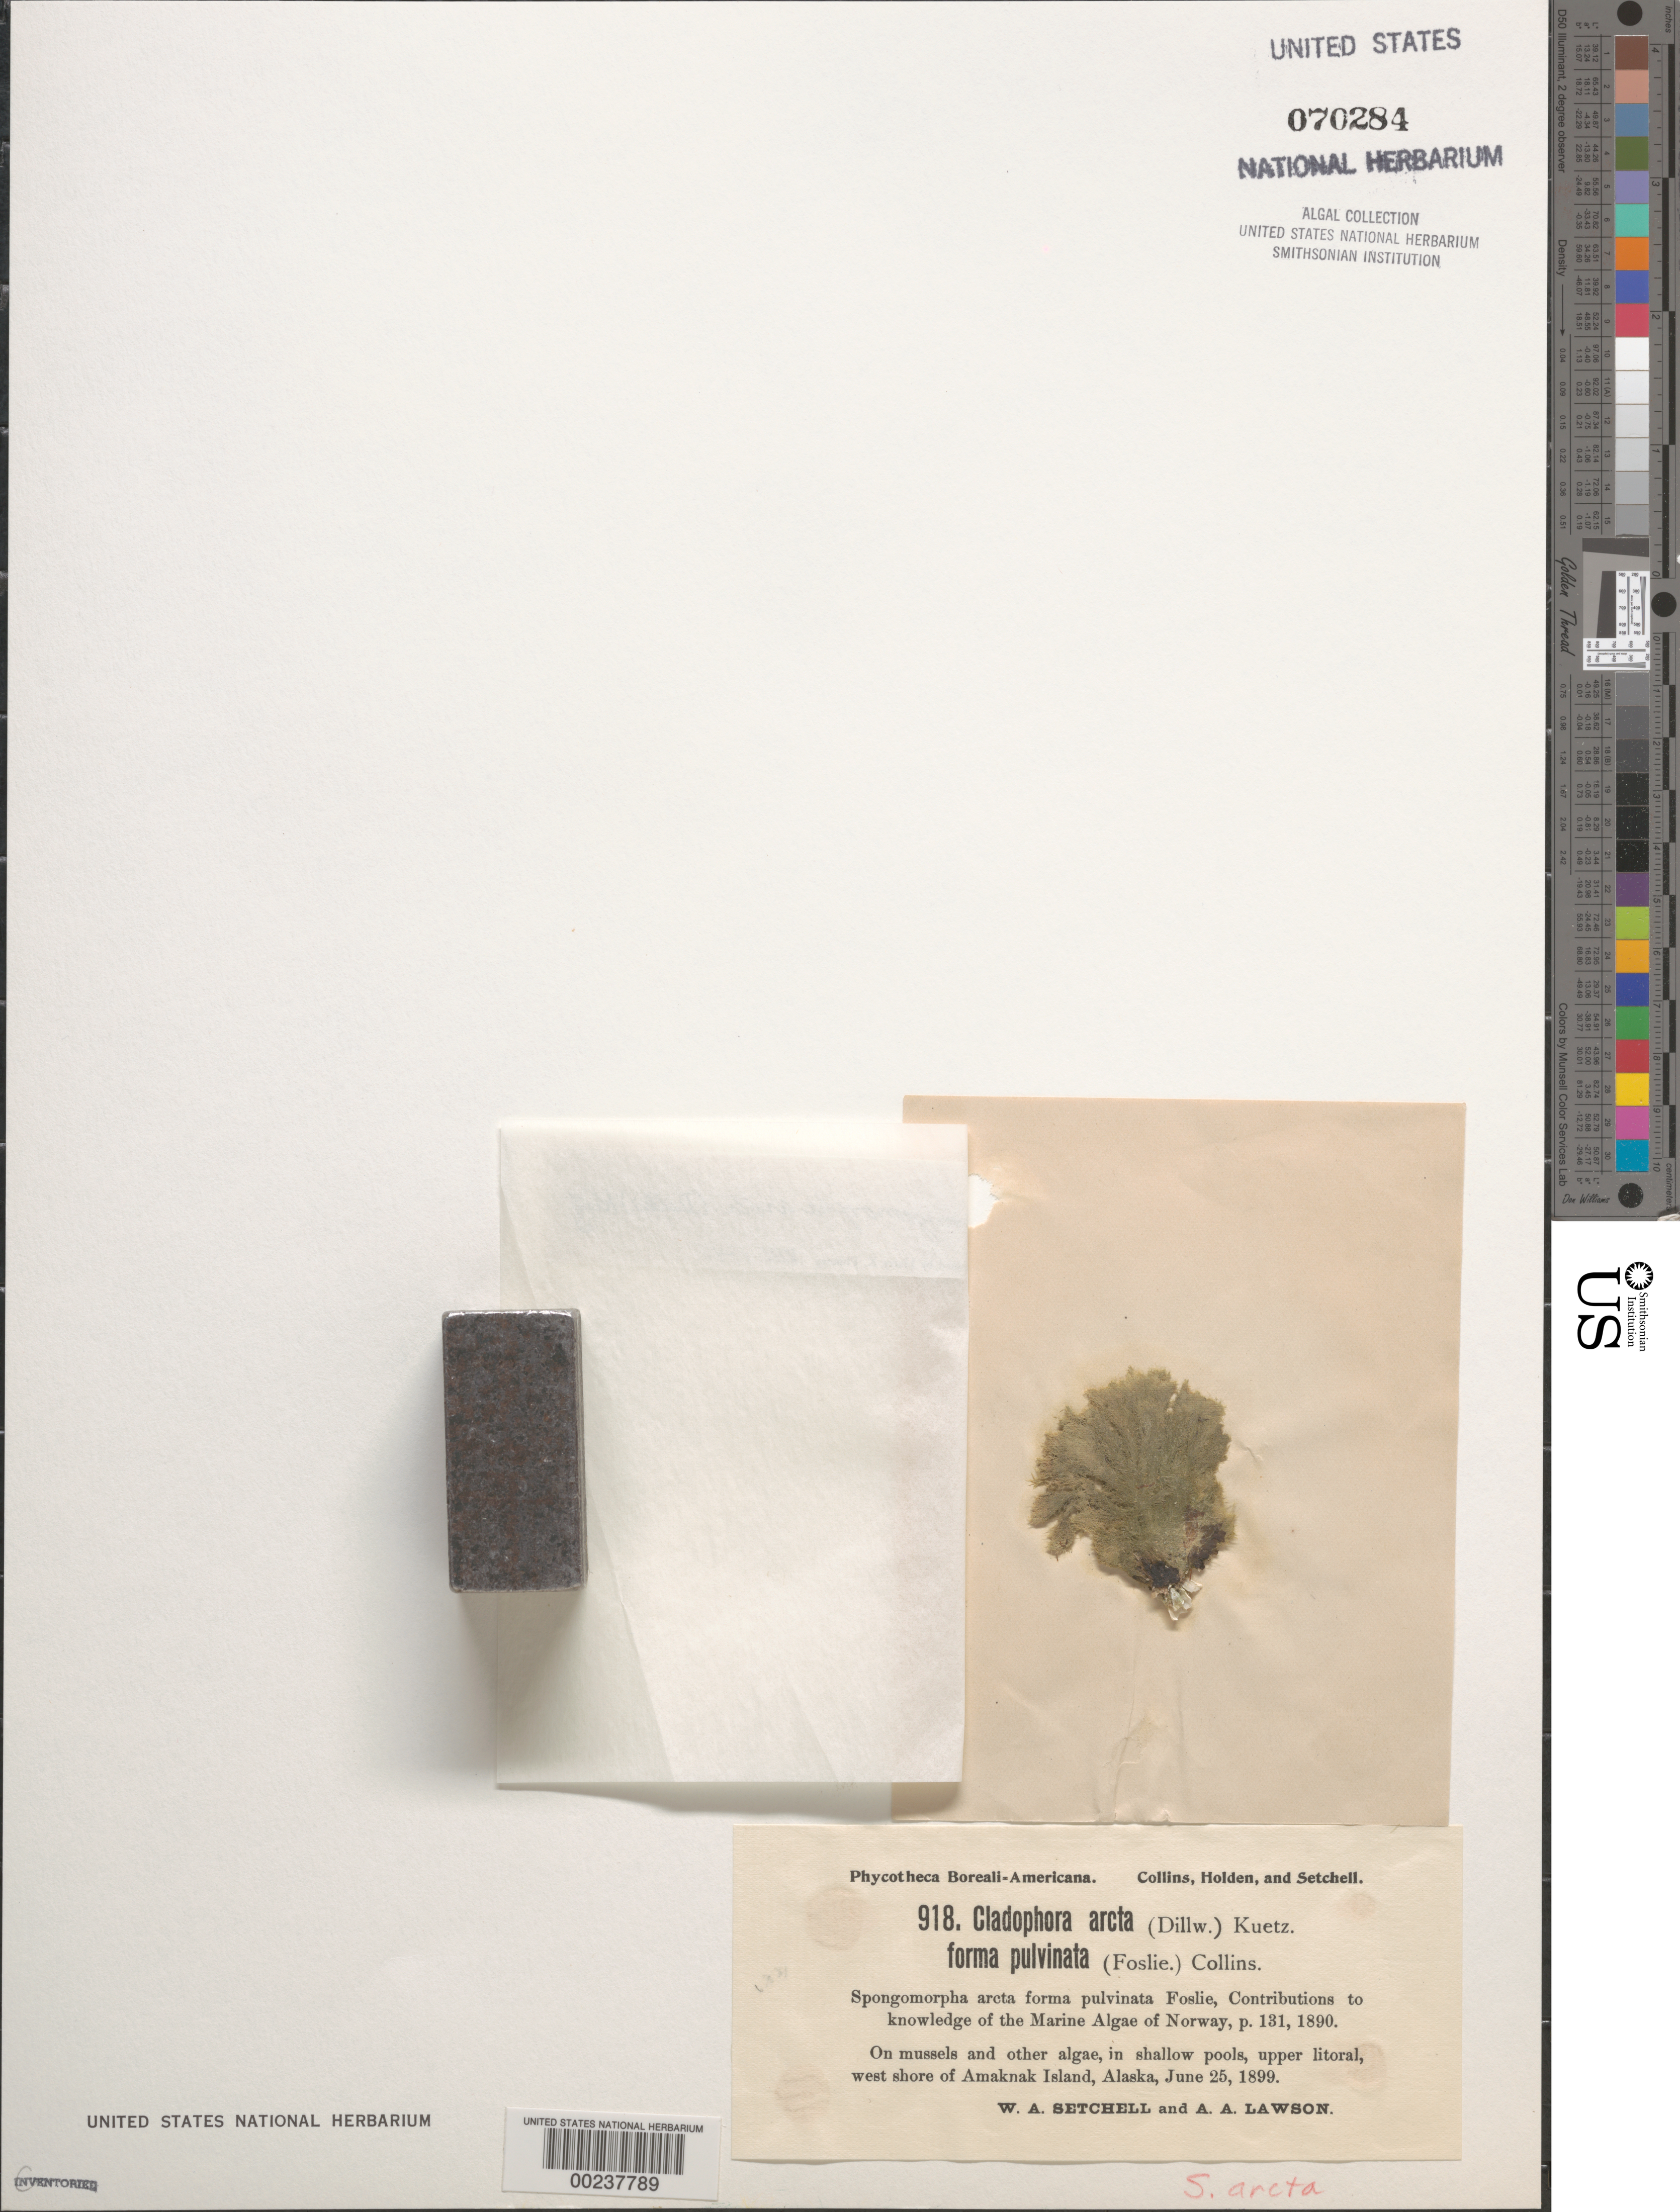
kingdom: Plantae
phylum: Chlorophyta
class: Ulvophyceae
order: Ulotrichales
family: Ulotrichaceae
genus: Acrosiphonia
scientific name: Acrosiphonia arcta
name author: (Dillwyn) Gain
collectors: W. Setchell & A. A. Lawson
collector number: PB-A 918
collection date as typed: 25 Jun 1899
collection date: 1899-06-25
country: United States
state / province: Alaska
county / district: Aleutian Islands Division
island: Unalaska Island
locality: Amaknak Island, Unalaska Bay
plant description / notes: Collins, Holden & Setchell, Phycotheca Boreali-Americana, as Cladophora arcta f. pulvinata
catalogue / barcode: US 70284